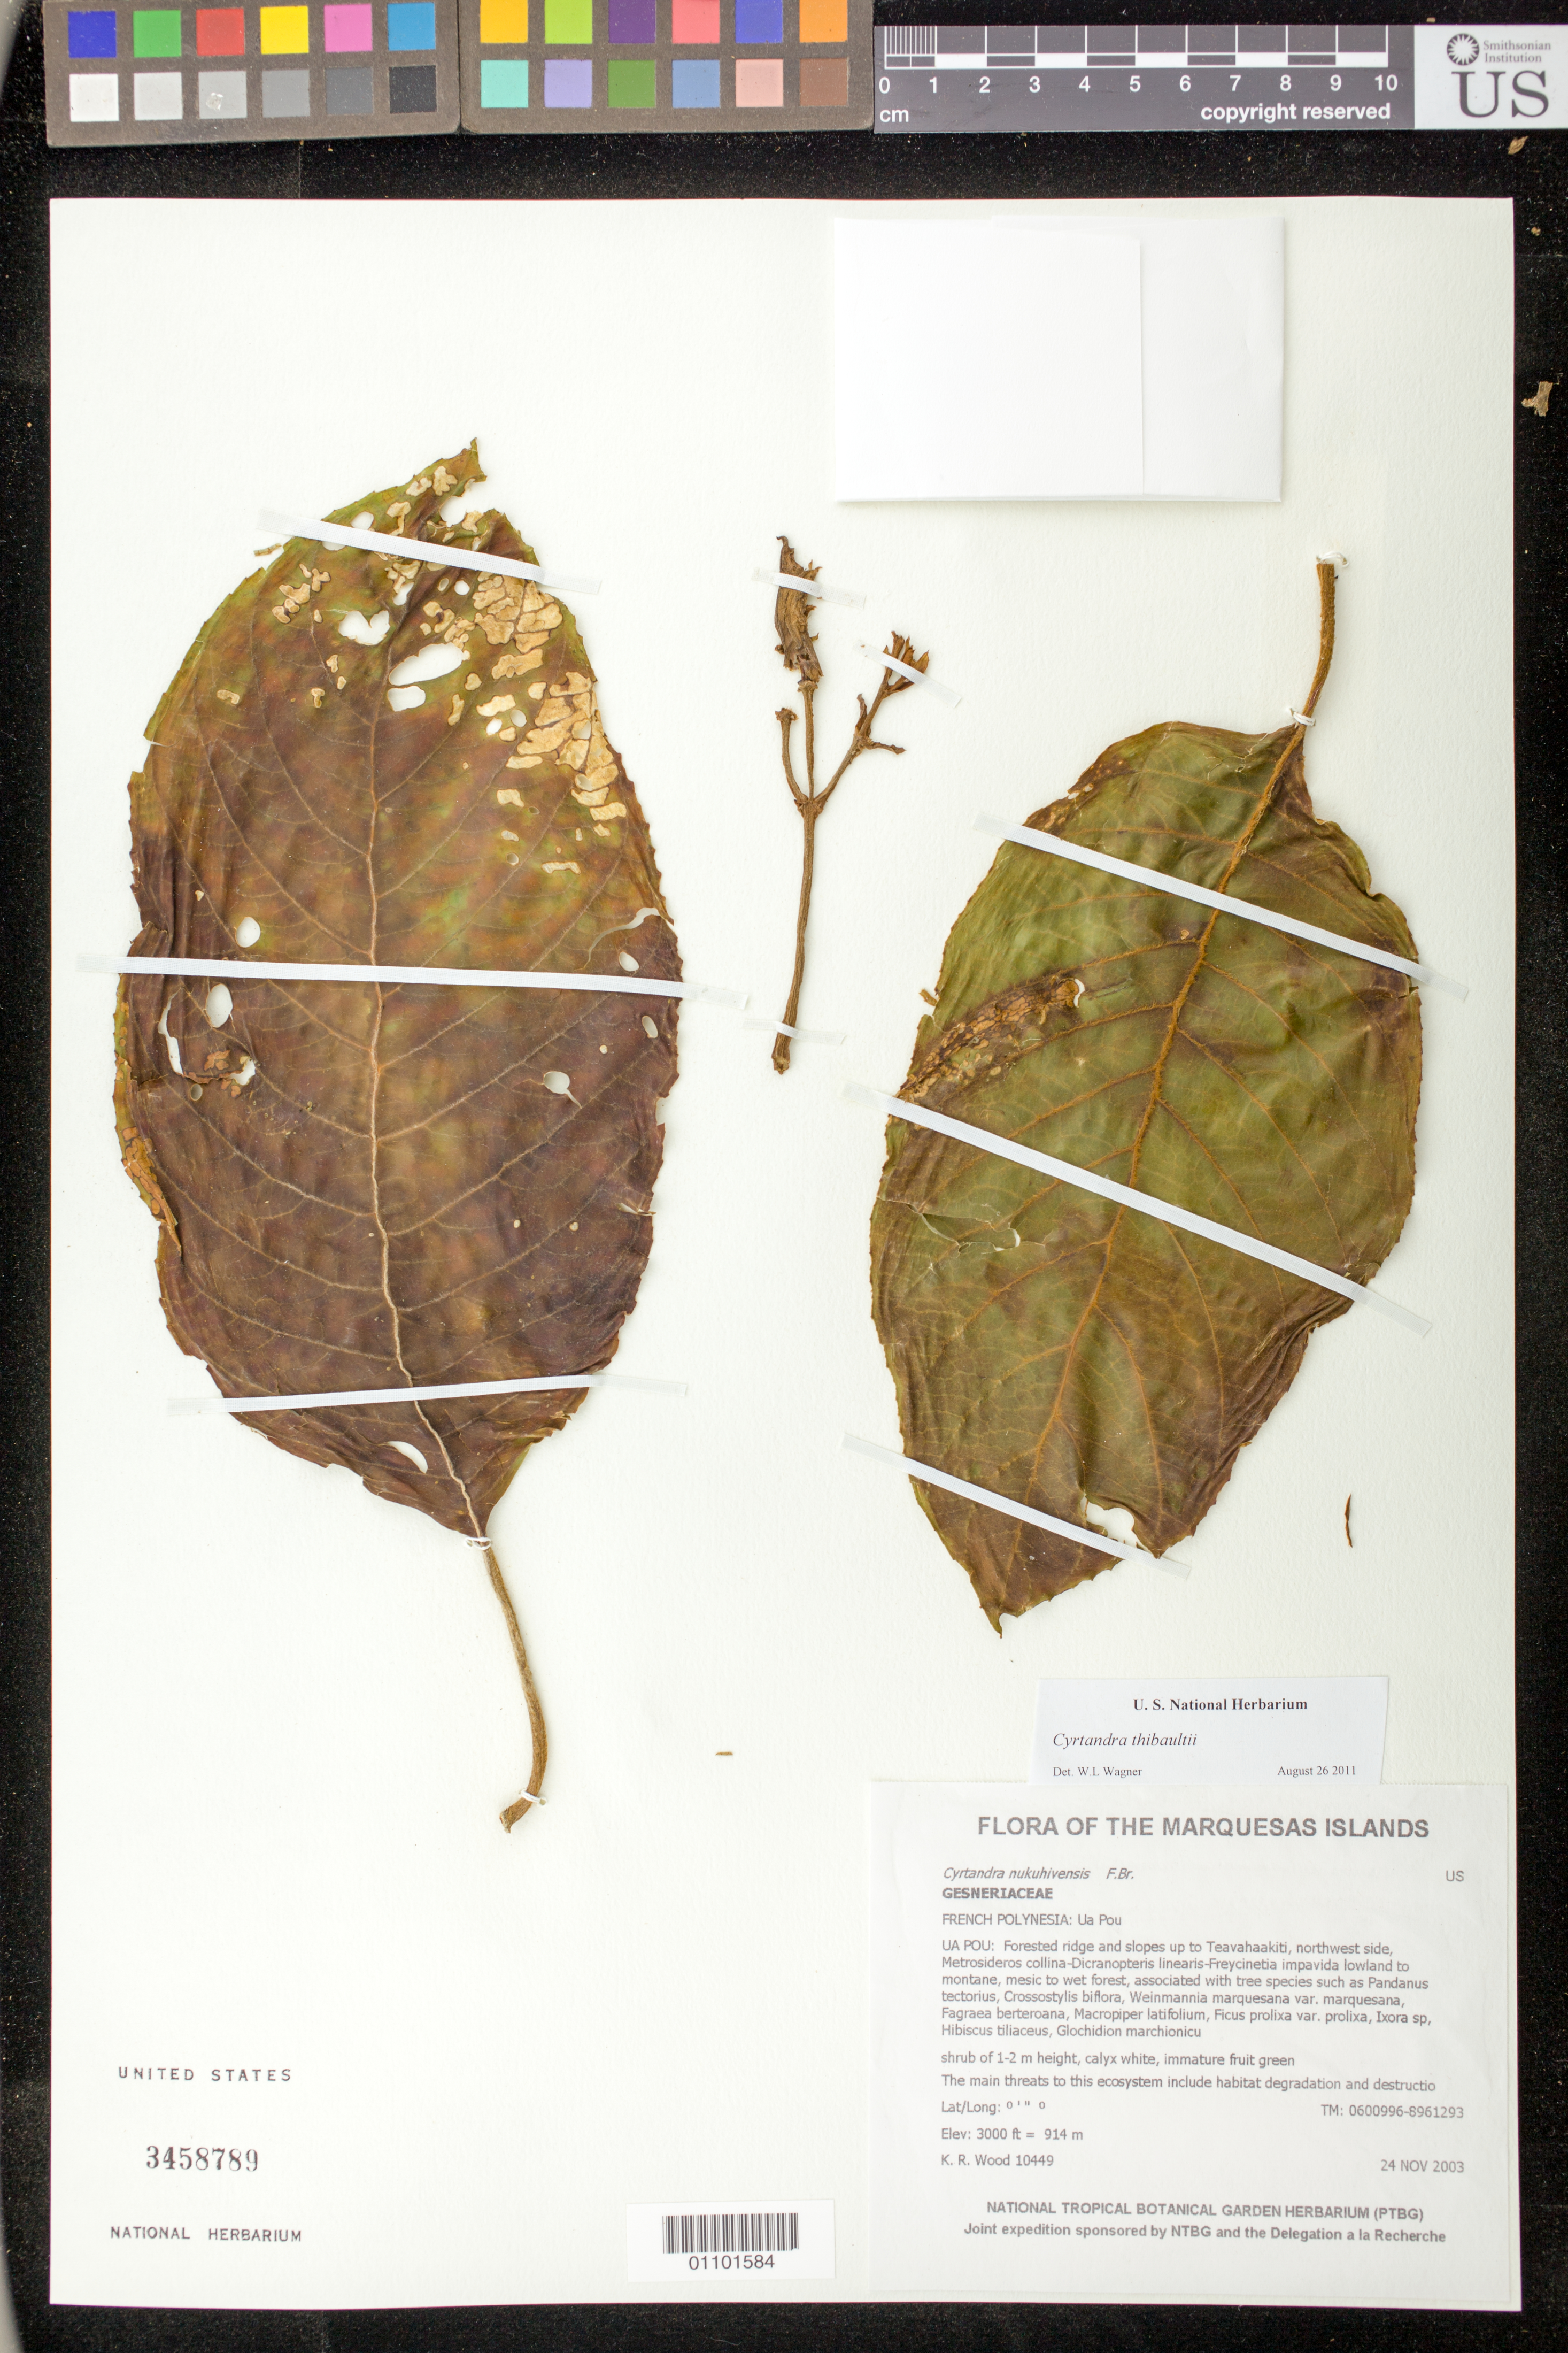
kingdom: Plantae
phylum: Tracheophyta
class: Magnoliopsida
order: Lamiales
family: Gesneriaceae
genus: Cyrtandra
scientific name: Cyrtandra thibaultii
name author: Fosberg & Sachet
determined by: Wagner, W. L., (BOT), Smithsonian Institution - National Museum of Natural History (UNITED STATES)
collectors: K. R. Wood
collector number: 10449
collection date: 2003-11-24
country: French Polynesia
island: Ua Pou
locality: Forested ridge and slopes up to Teavahaakiti, northwest side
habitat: Metrosideros collina - Dicranopteris linearis - Freycinetia impavida lowland to montane, mesic to wet forest. Upper slope, W aspect, moderate slope, scattered, wet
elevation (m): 914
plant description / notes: Habitat degradation and destruction by feral pigs, catastrophic extinction through environmental events, predation by rats [Rattus exulans] that eat seeds, competition with non-native plant taxa such as Ageratum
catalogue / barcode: US 3458789